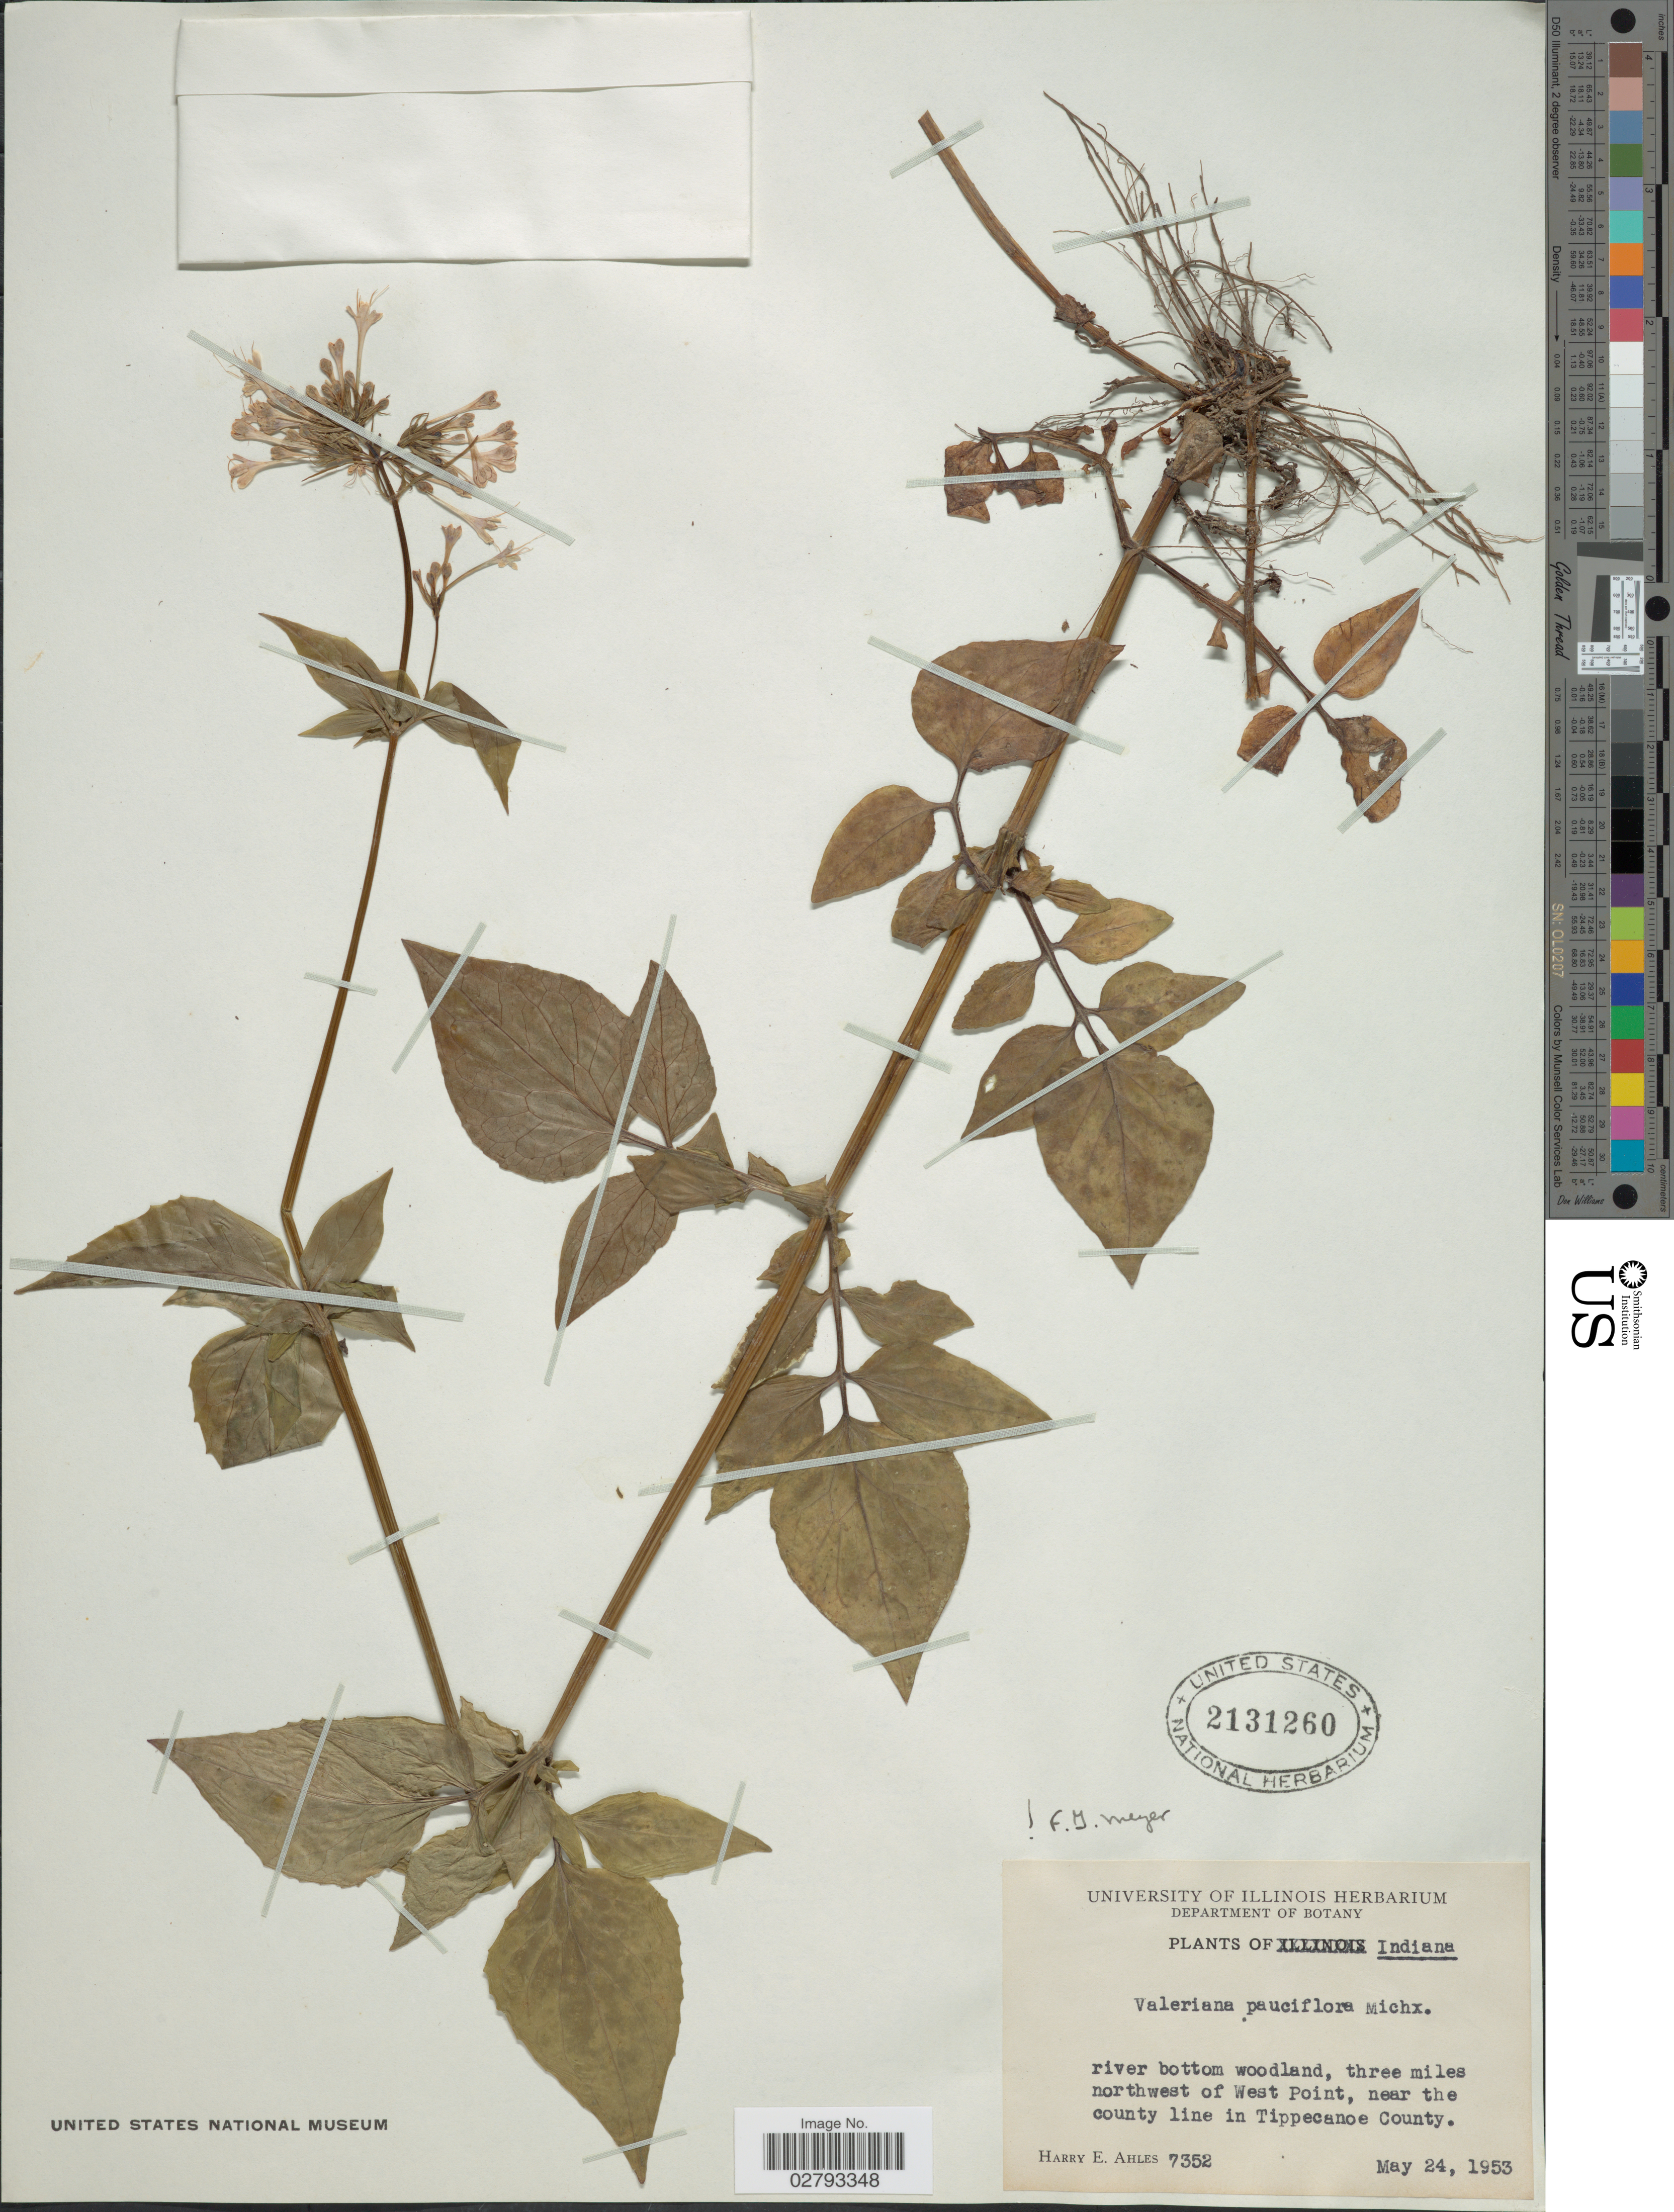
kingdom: Plantae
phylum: Tracheophyta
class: Magnoliopsida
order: Dipsacales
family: Caprifoliaceae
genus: Valeriana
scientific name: Valeriana pauciflora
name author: Michx.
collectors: H. E. Ahles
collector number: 7352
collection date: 1953-05-24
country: United States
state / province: Indiana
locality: River bottom woodland, three miles northwest of West Point, near the county line in Tippecanoe County.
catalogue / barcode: US 2131260